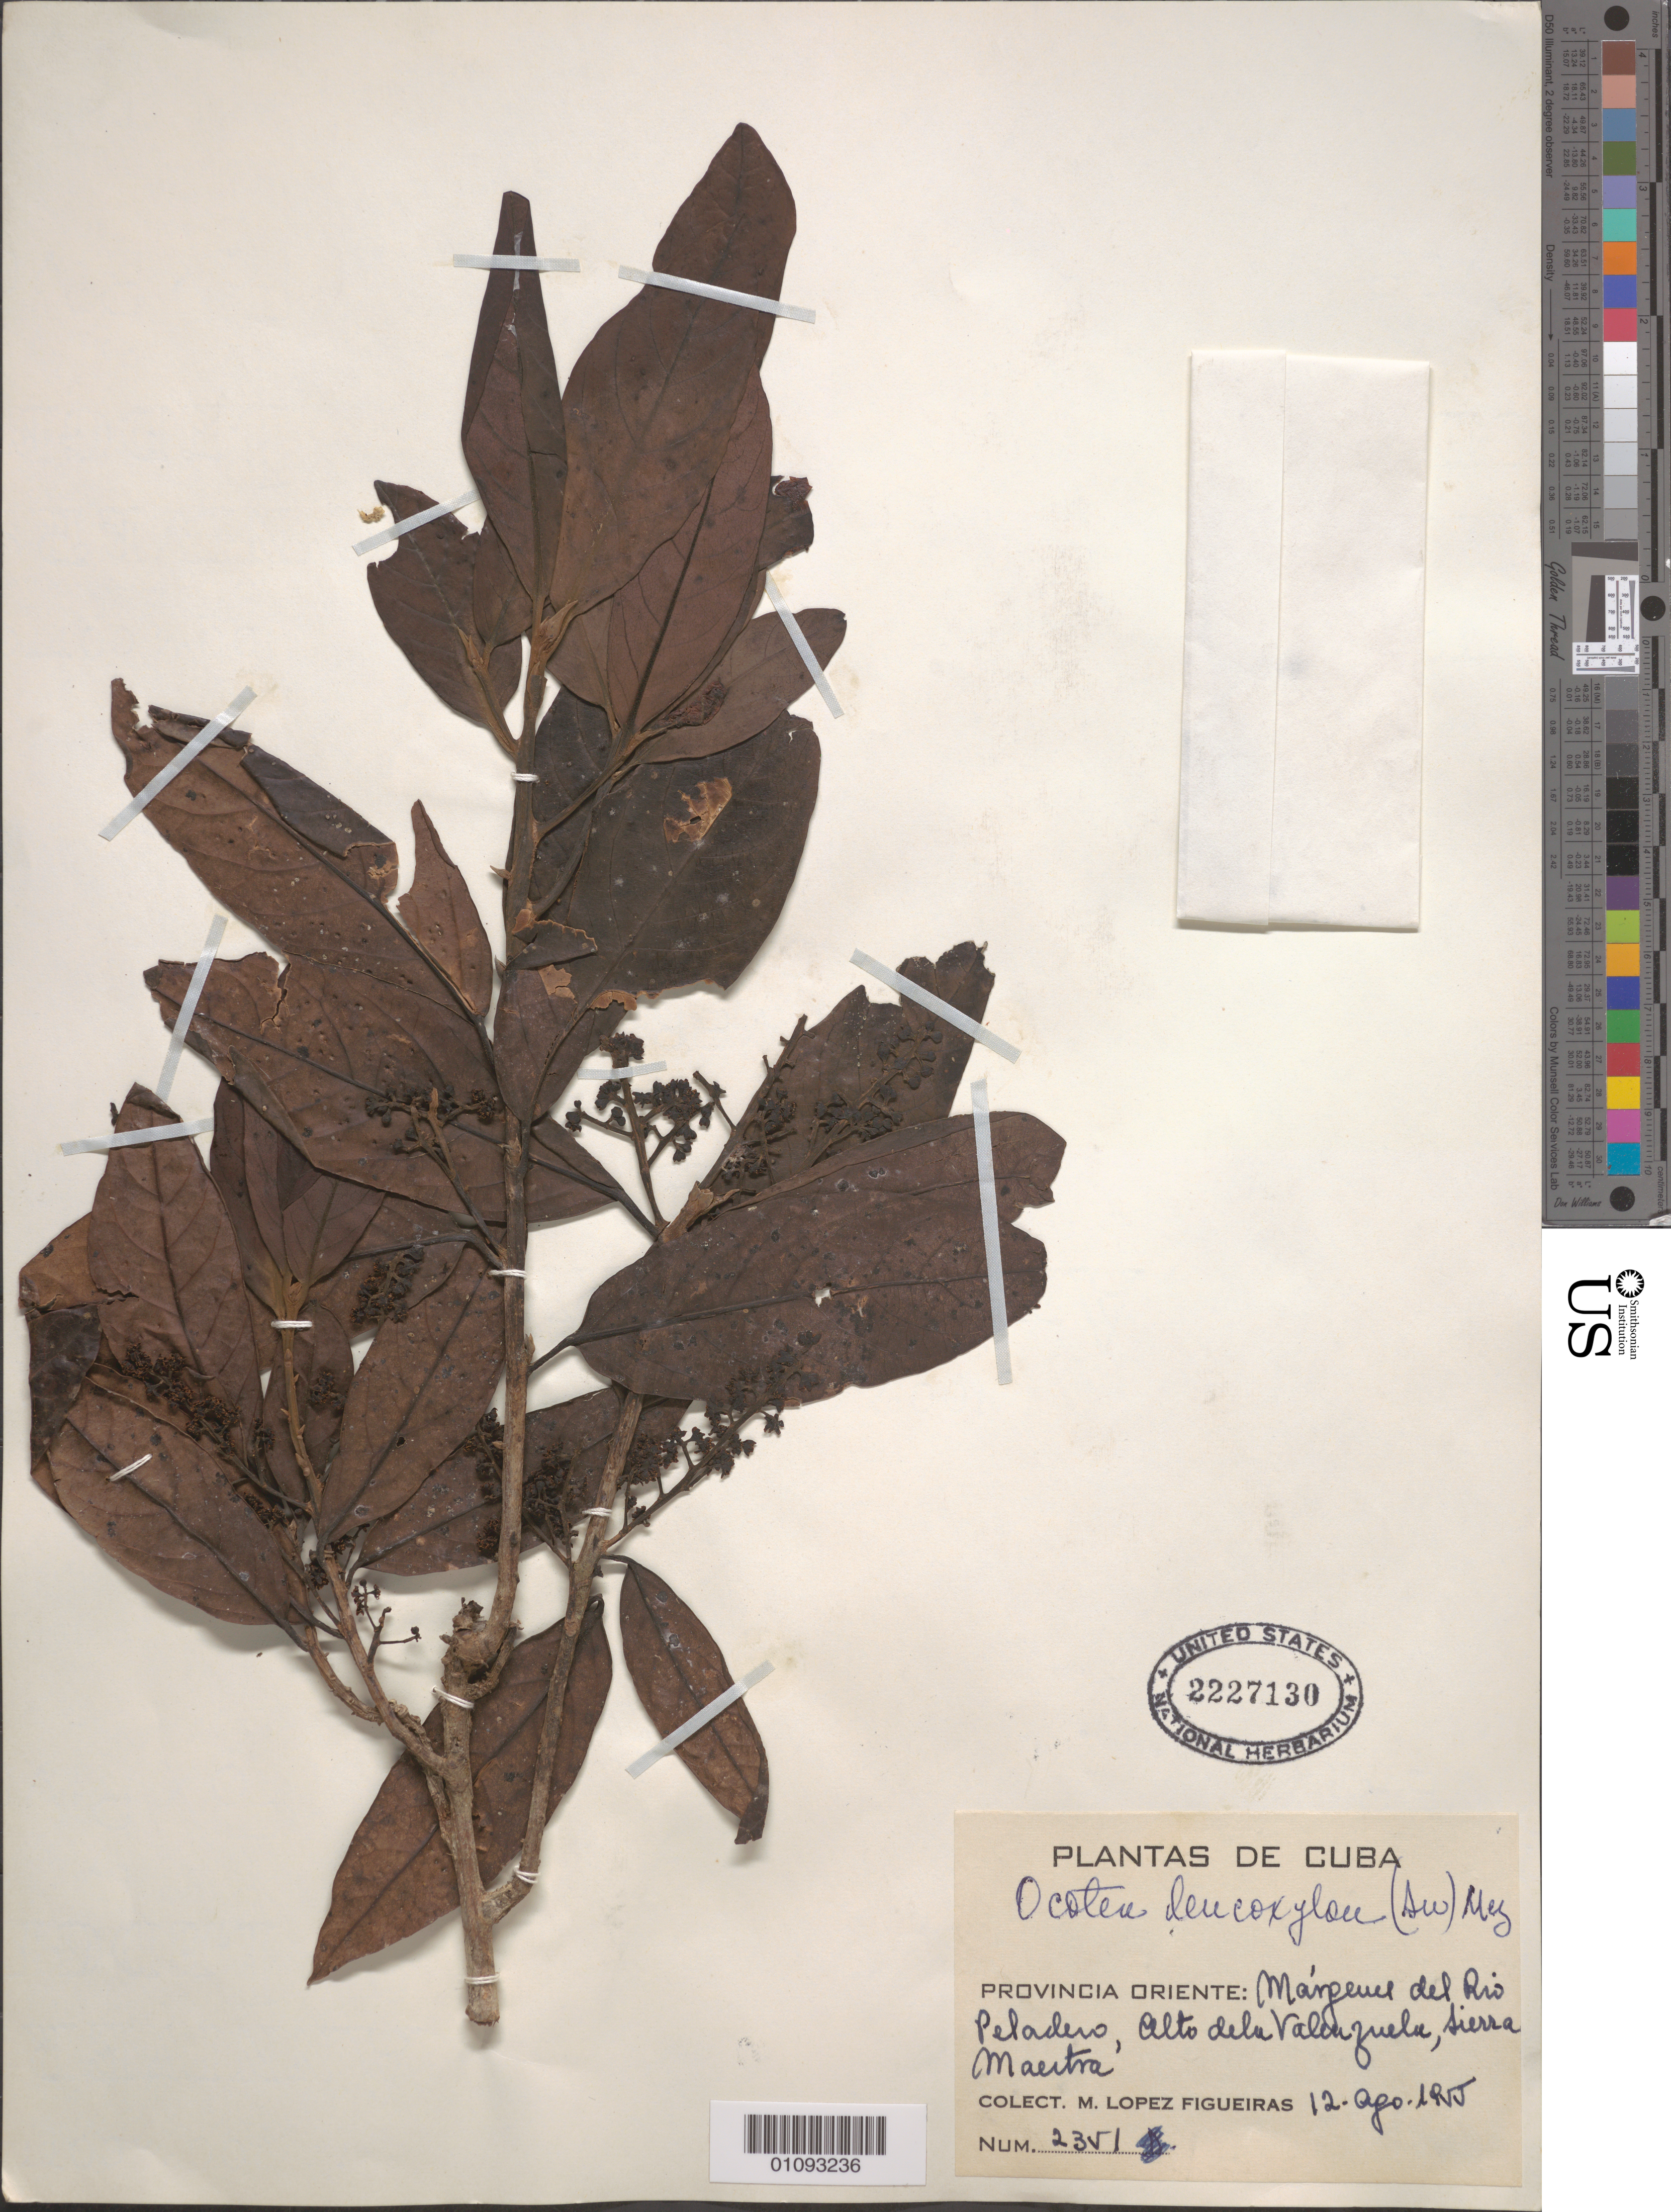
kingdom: Plantae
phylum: Tracheophyta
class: Magnoliopsida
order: Laurales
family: Lauraceae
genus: Ocotea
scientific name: Ocotea leucoxylon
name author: (Sw.) Laness.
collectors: M. López Figueiras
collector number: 2351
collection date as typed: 12 Apr 1955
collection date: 1955-04-12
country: Cuba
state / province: Oriente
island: Cuba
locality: Banks of Rio Peladero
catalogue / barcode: US 2227130